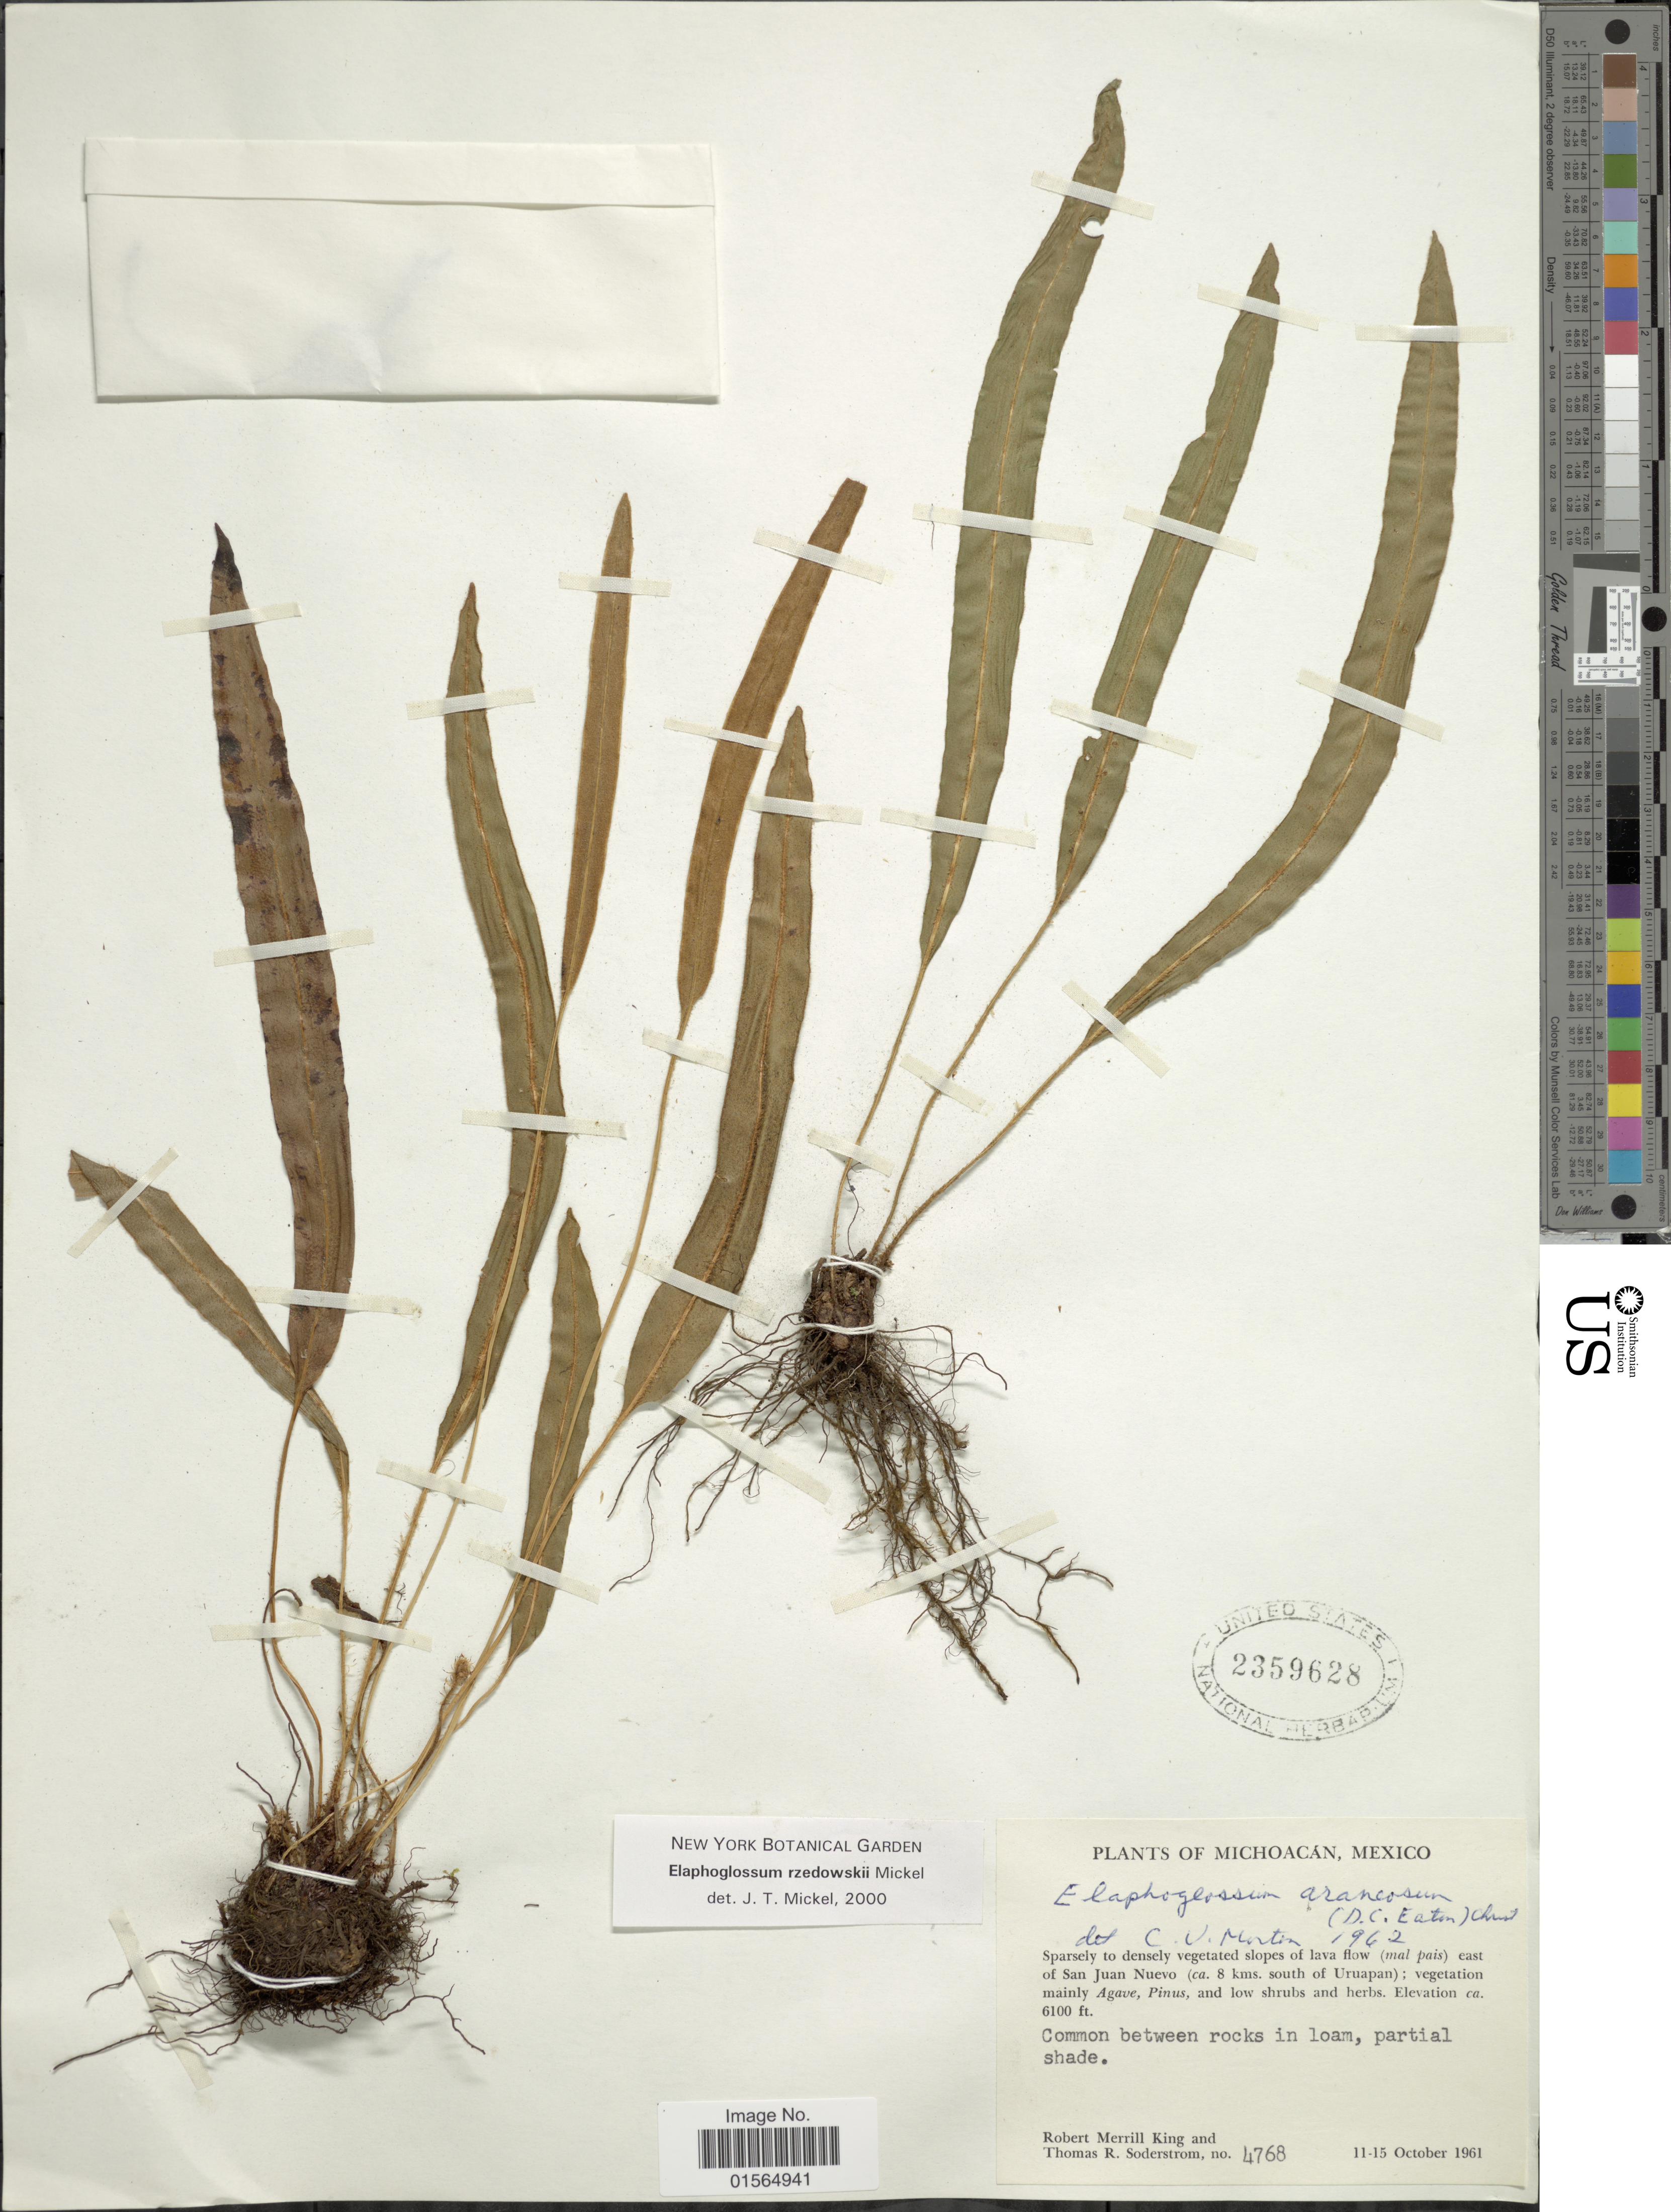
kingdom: Plantae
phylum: Tracheophyta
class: Polypodiopsida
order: Polypodiales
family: Dryopteridaceae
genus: Elaphoglossum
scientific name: Elaphoglossum rzedowskii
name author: Mickel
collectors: R. M. King & T. R. Soderstrom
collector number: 4768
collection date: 1961-10-11/1961-10-15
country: Mexico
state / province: Michoacán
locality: Sparsely to densely vegetated slopes of lava flow (mal pais) east of San Juan Nuevo (ca. 8 kms. south of Uruapan)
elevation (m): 1859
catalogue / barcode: US 2359628